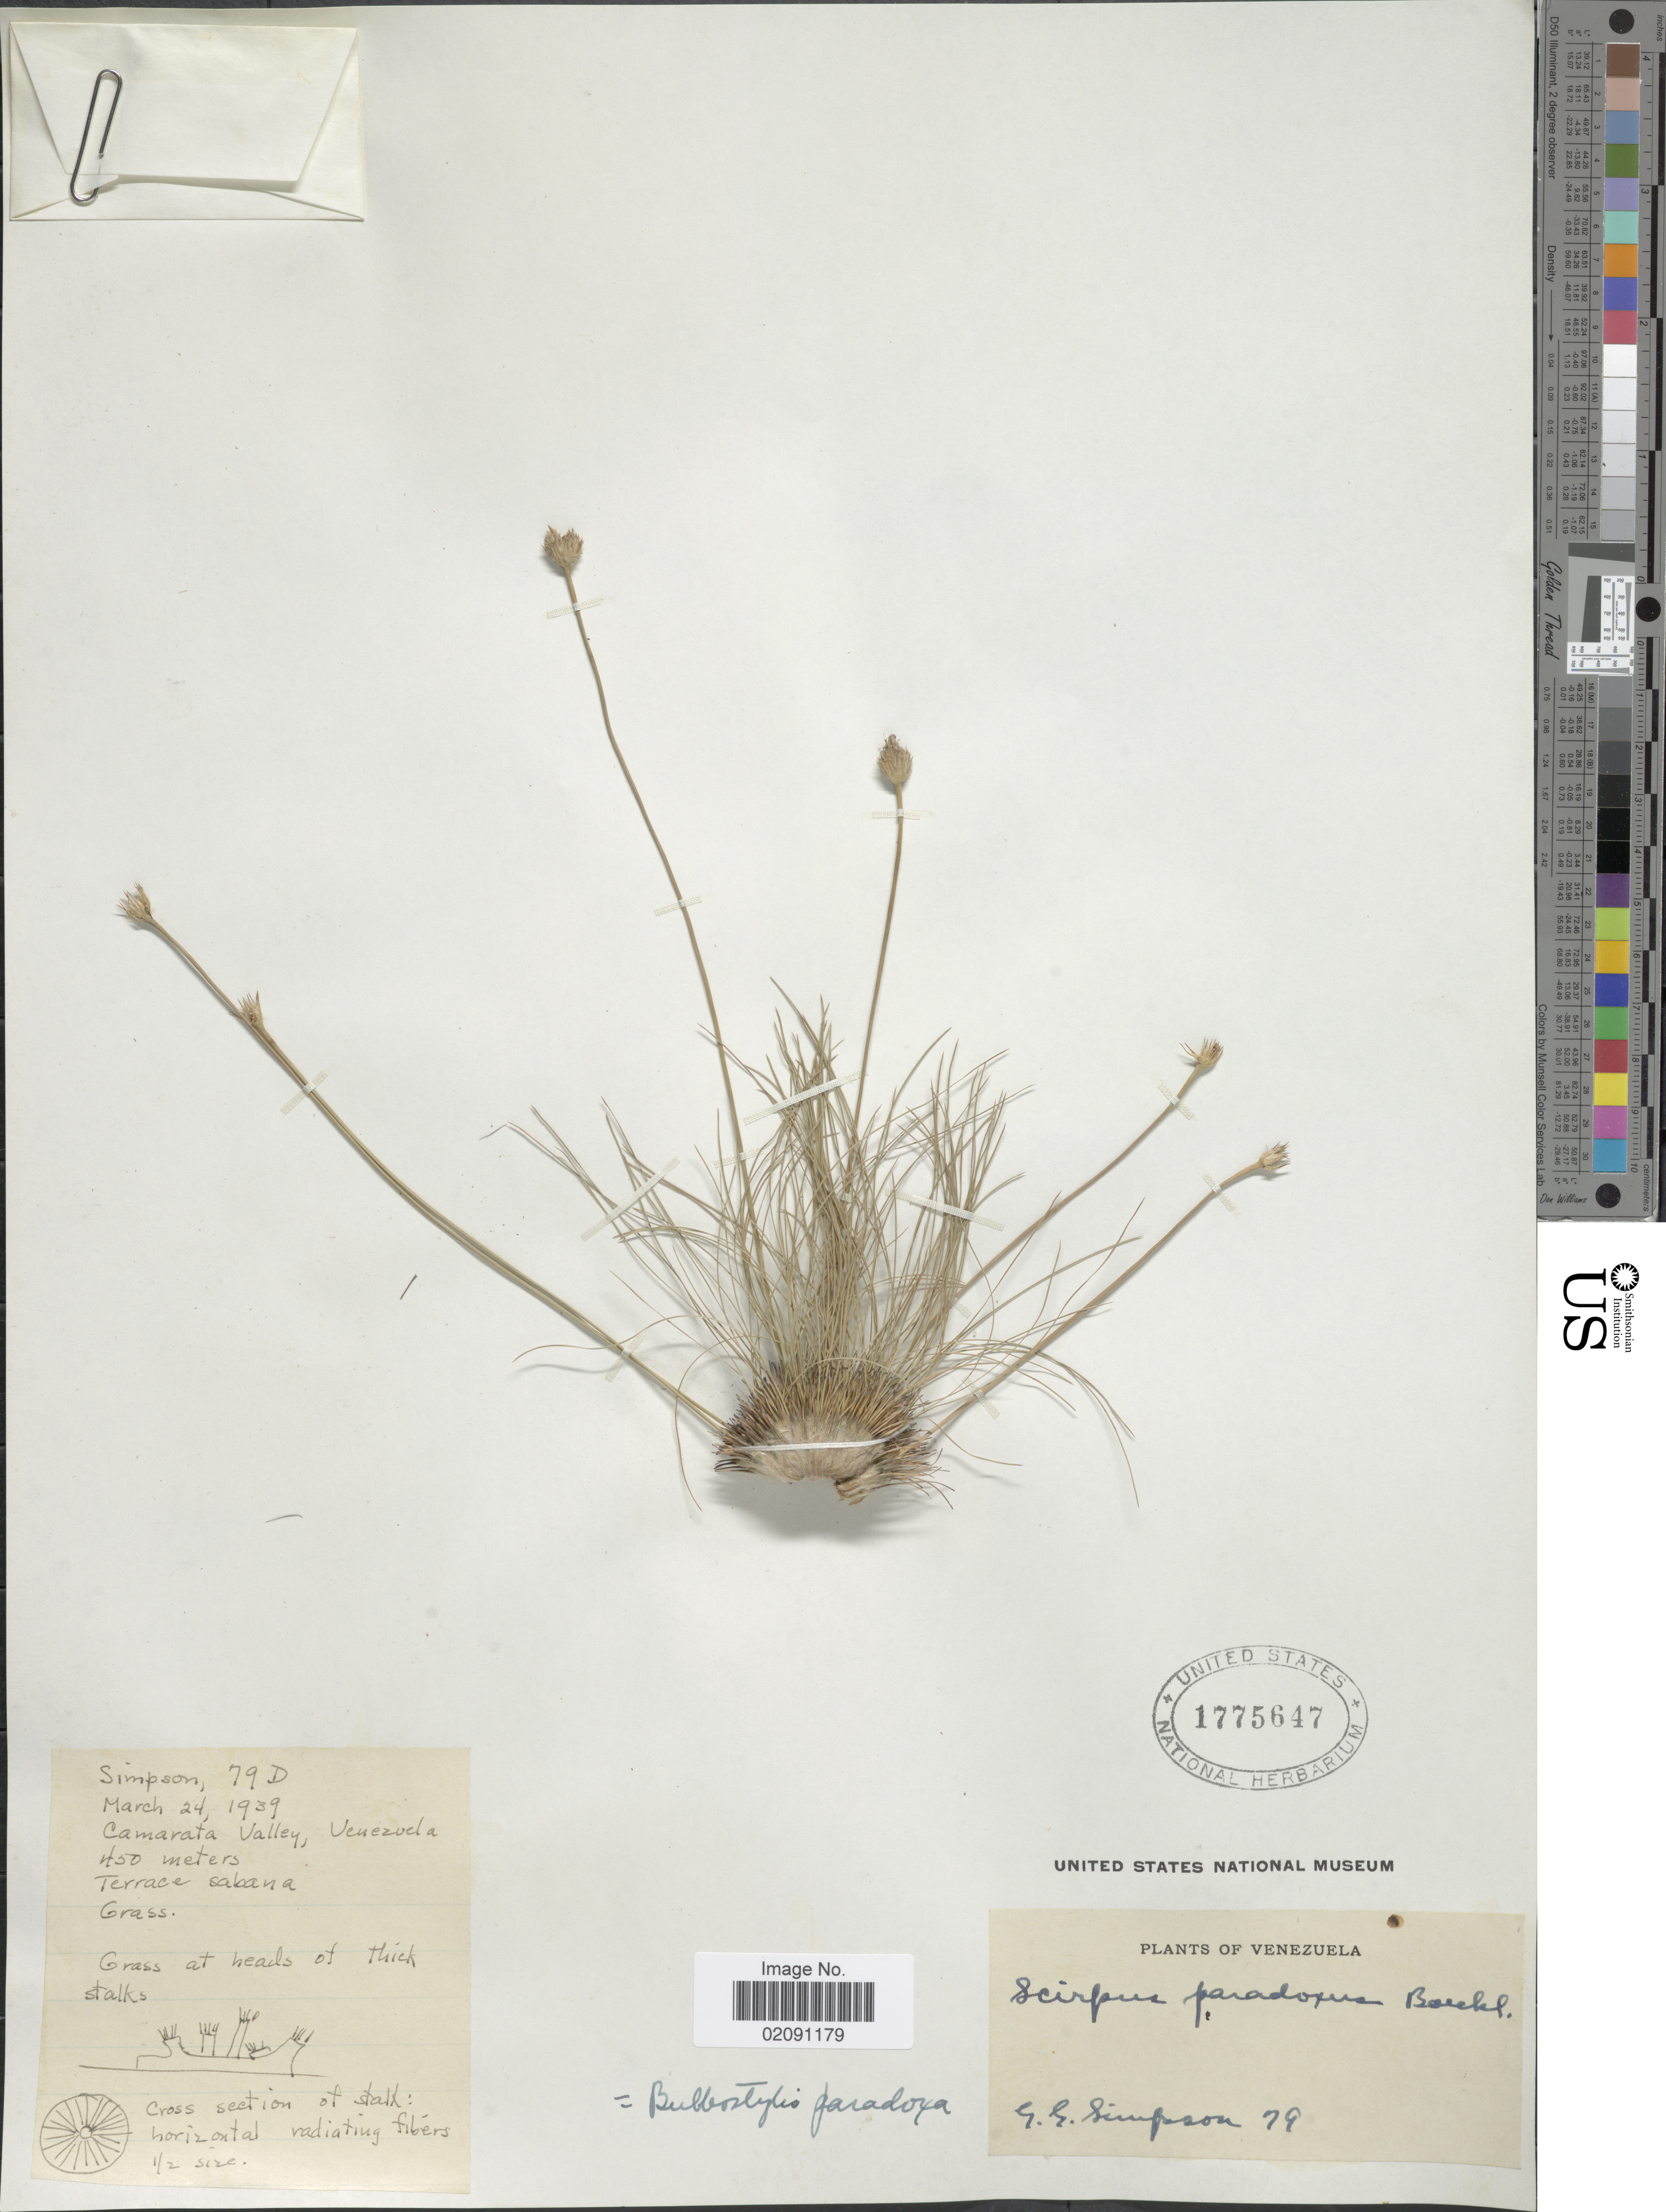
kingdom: Plantae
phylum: Tracheophyta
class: Liliopsida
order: Poales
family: Cyperaceae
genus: Bulbostylis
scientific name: Bulbostylis paradoxa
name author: (Spreng.) Lindm.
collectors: G. Simpson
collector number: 79D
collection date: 1939-03-24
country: Venezuela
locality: Camarata Valley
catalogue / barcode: US 1775647